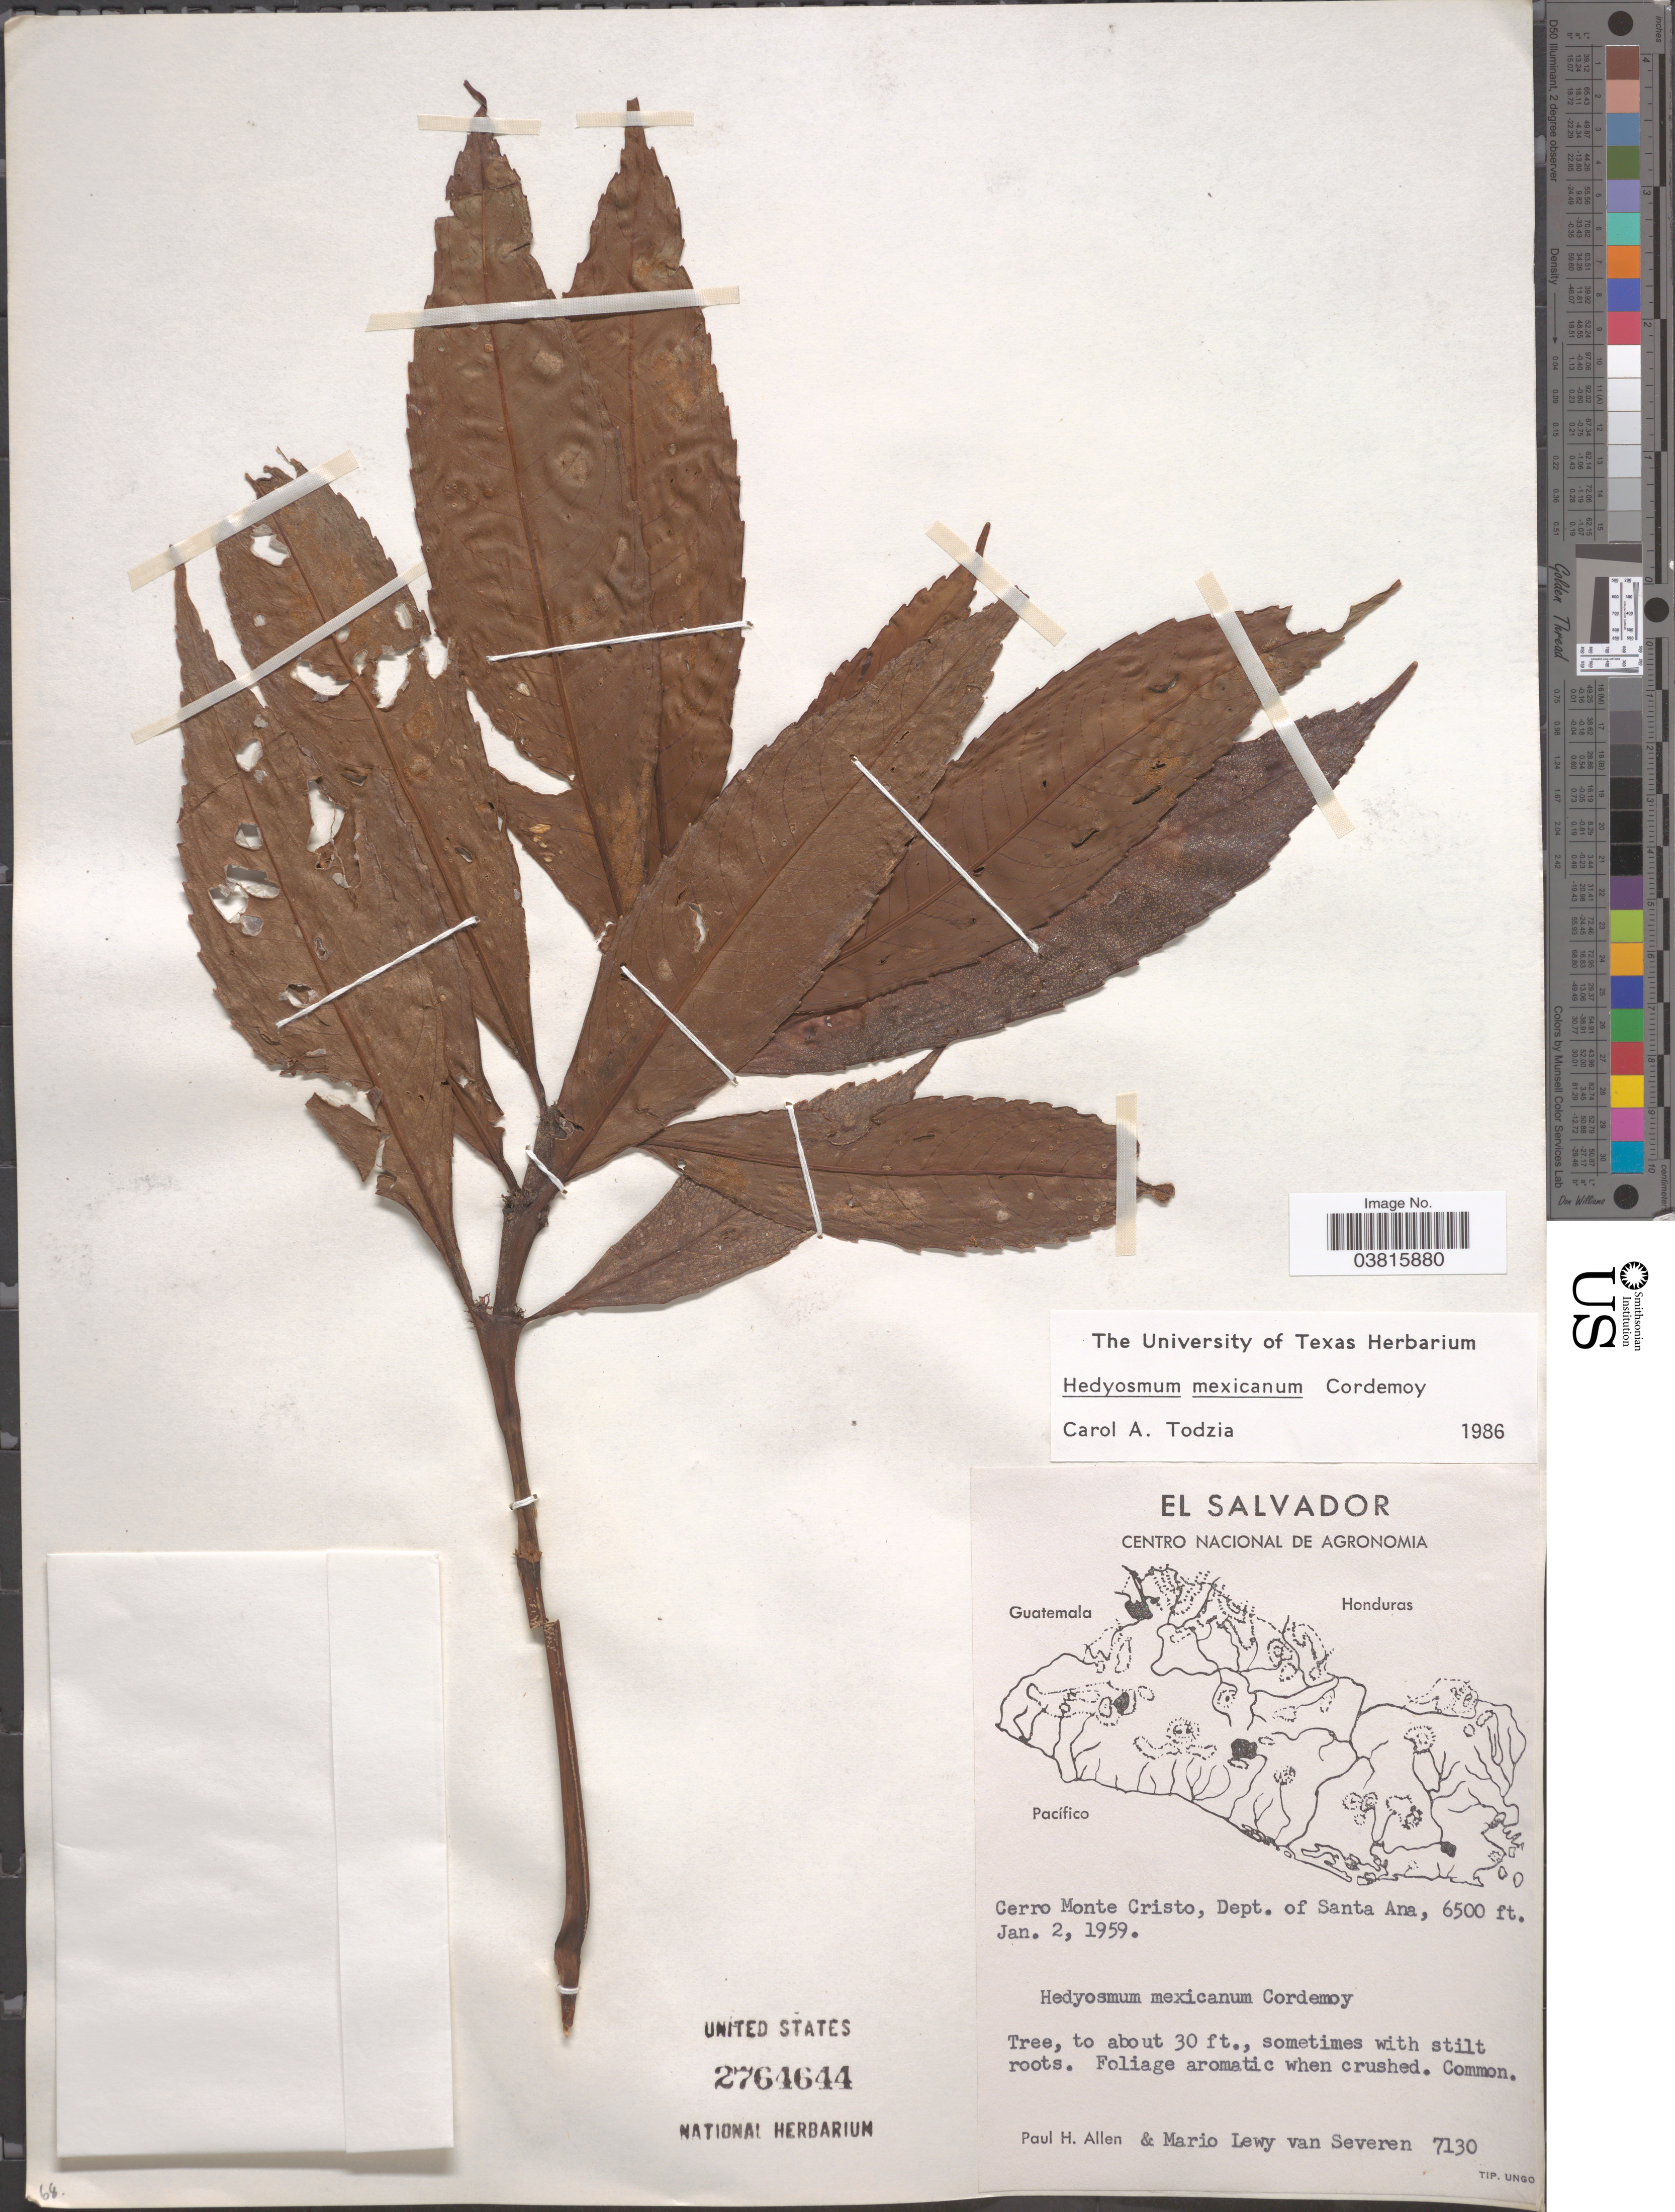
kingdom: Plantae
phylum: Tracheophyta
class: Magnoliopsida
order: Chloranthales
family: Chloranthaceae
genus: Hedyosmum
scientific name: Hedyosmum artocarpus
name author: Solms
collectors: P. H. Allen & M. Van Severen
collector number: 7130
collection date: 1959-01-02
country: El Salvador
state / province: Santa Ana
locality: Cerro Monte Cristo, Dept. Santa Ana.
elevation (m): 1981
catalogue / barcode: US 2764644